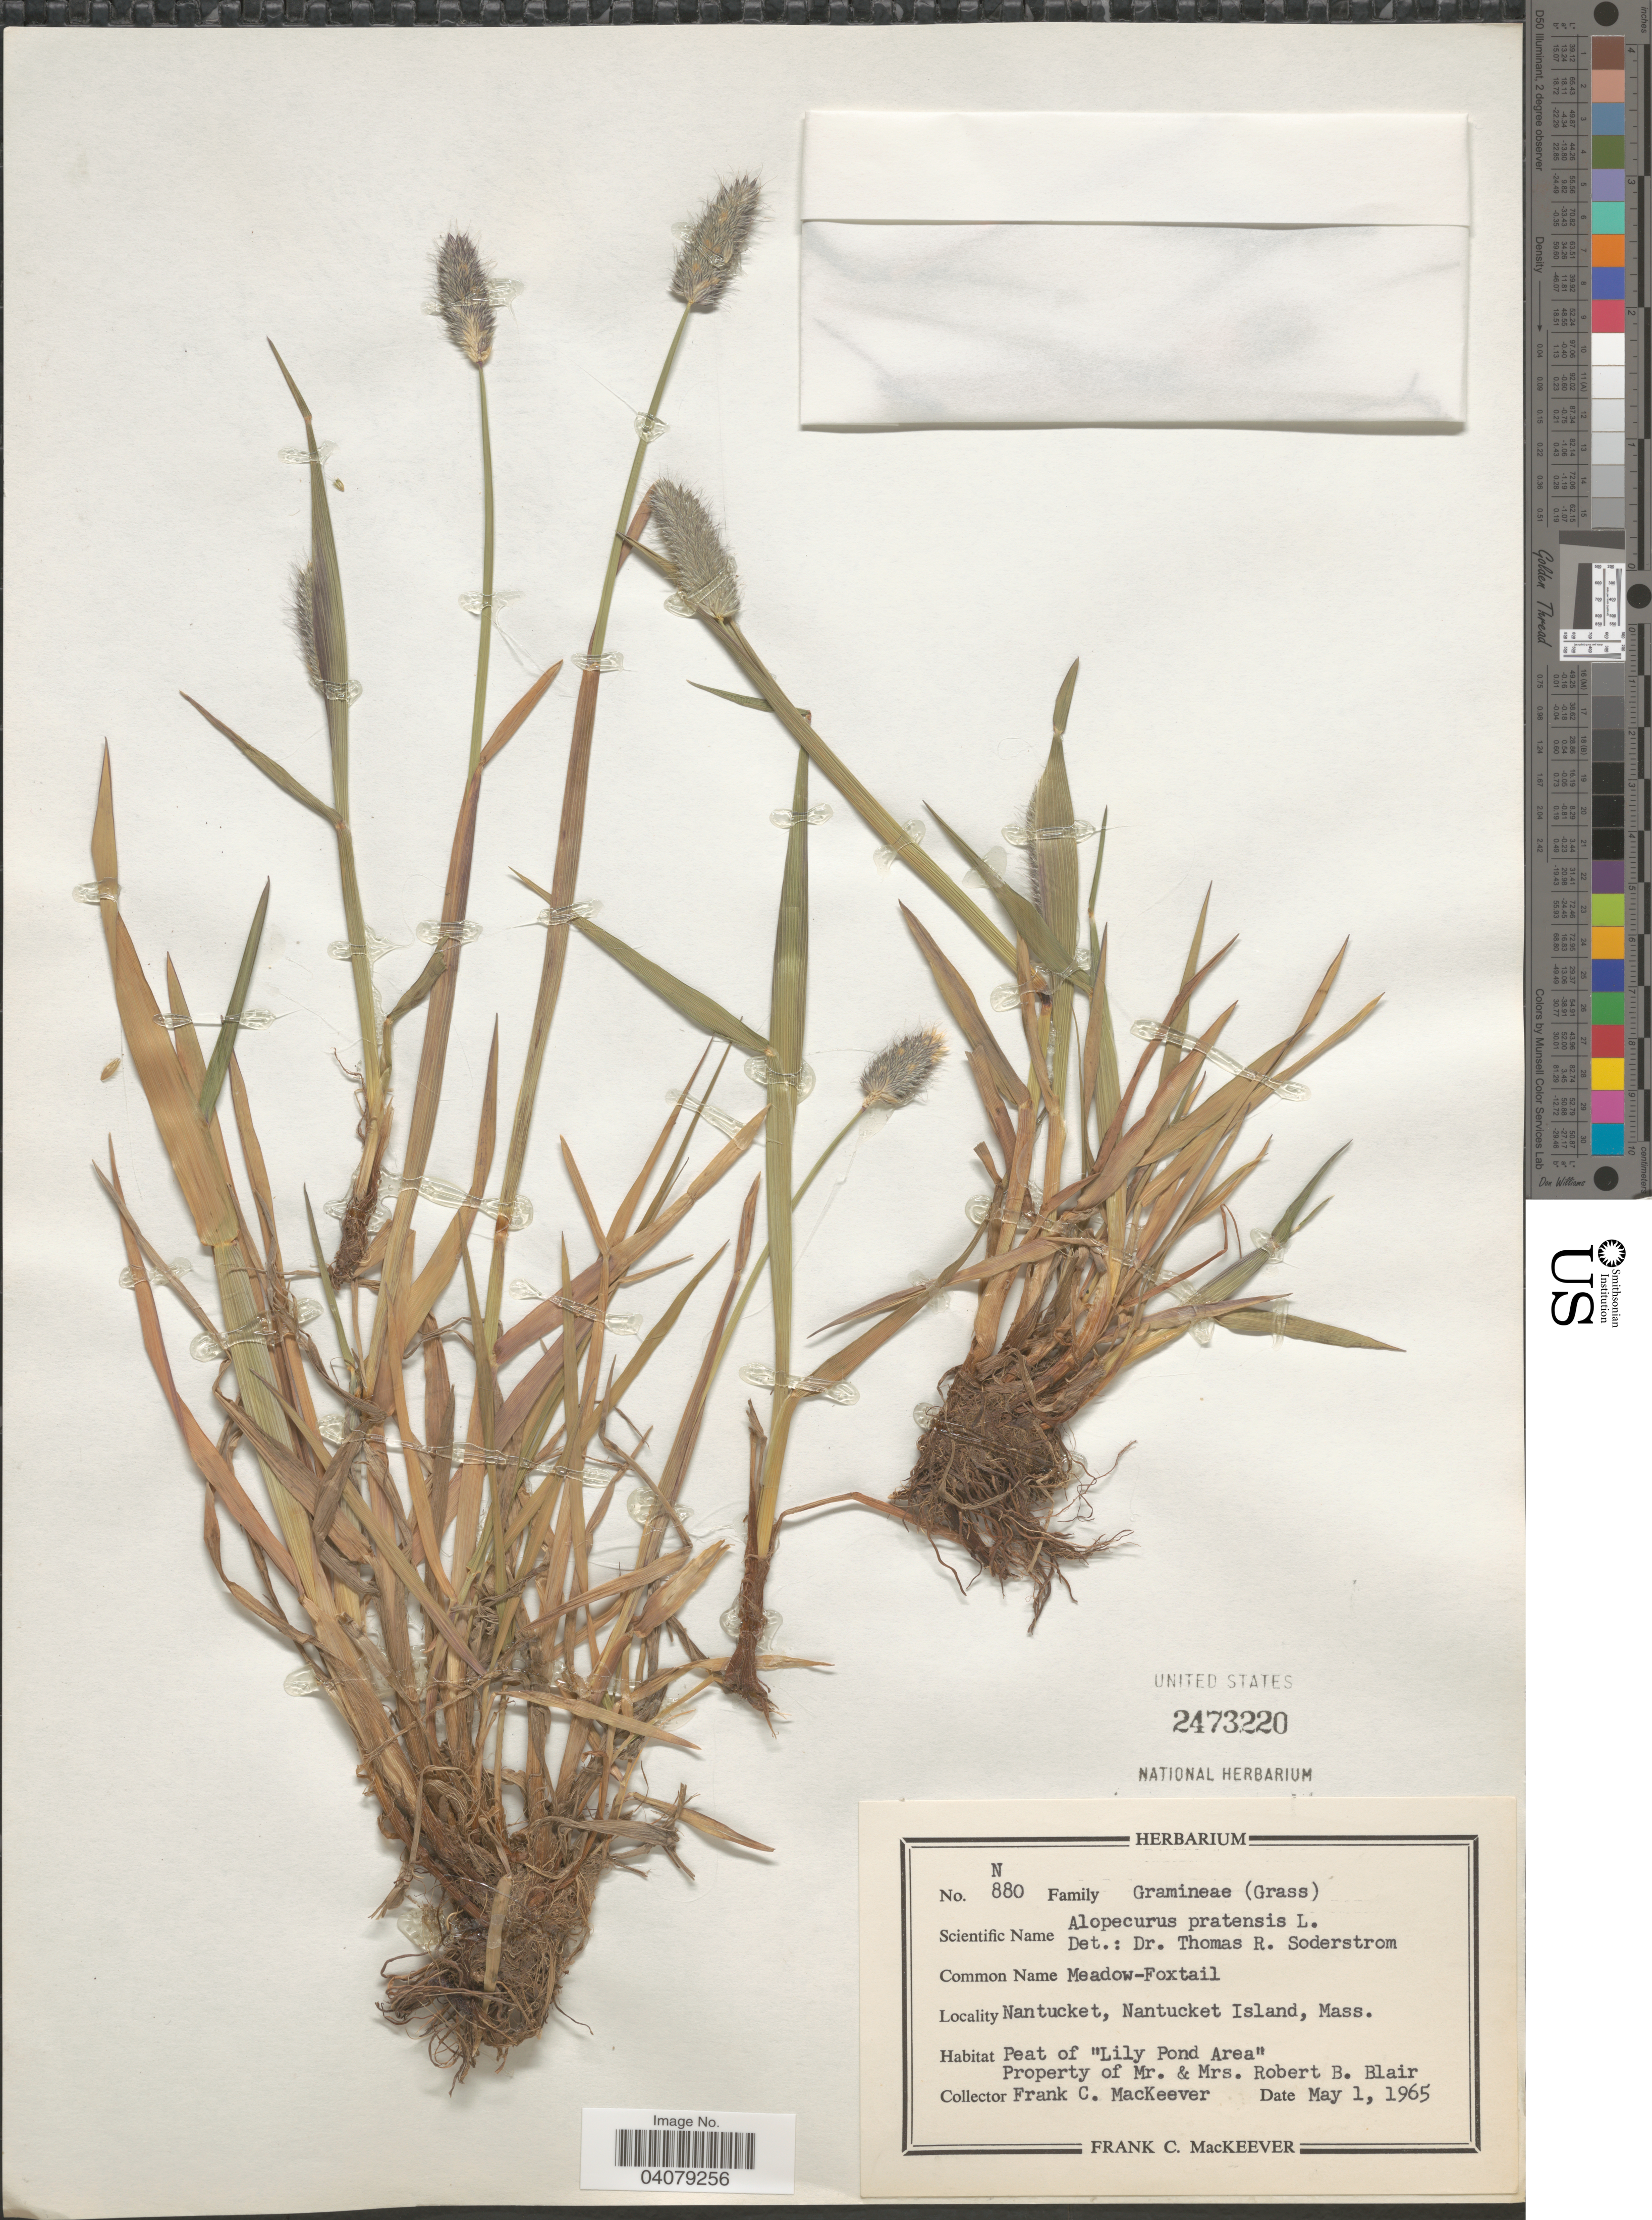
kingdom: Plantae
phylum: Tracheophyta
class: Liliopsida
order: Poales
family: Poaceae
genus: Alopecurus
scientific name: Alopecurus pratensis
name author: L.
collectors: F. C. MacKeever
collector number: N880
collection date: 1965-05-01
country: United States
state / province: Massachusetts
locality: Nantucket, Nantucket Island.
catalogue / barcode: US 2473220